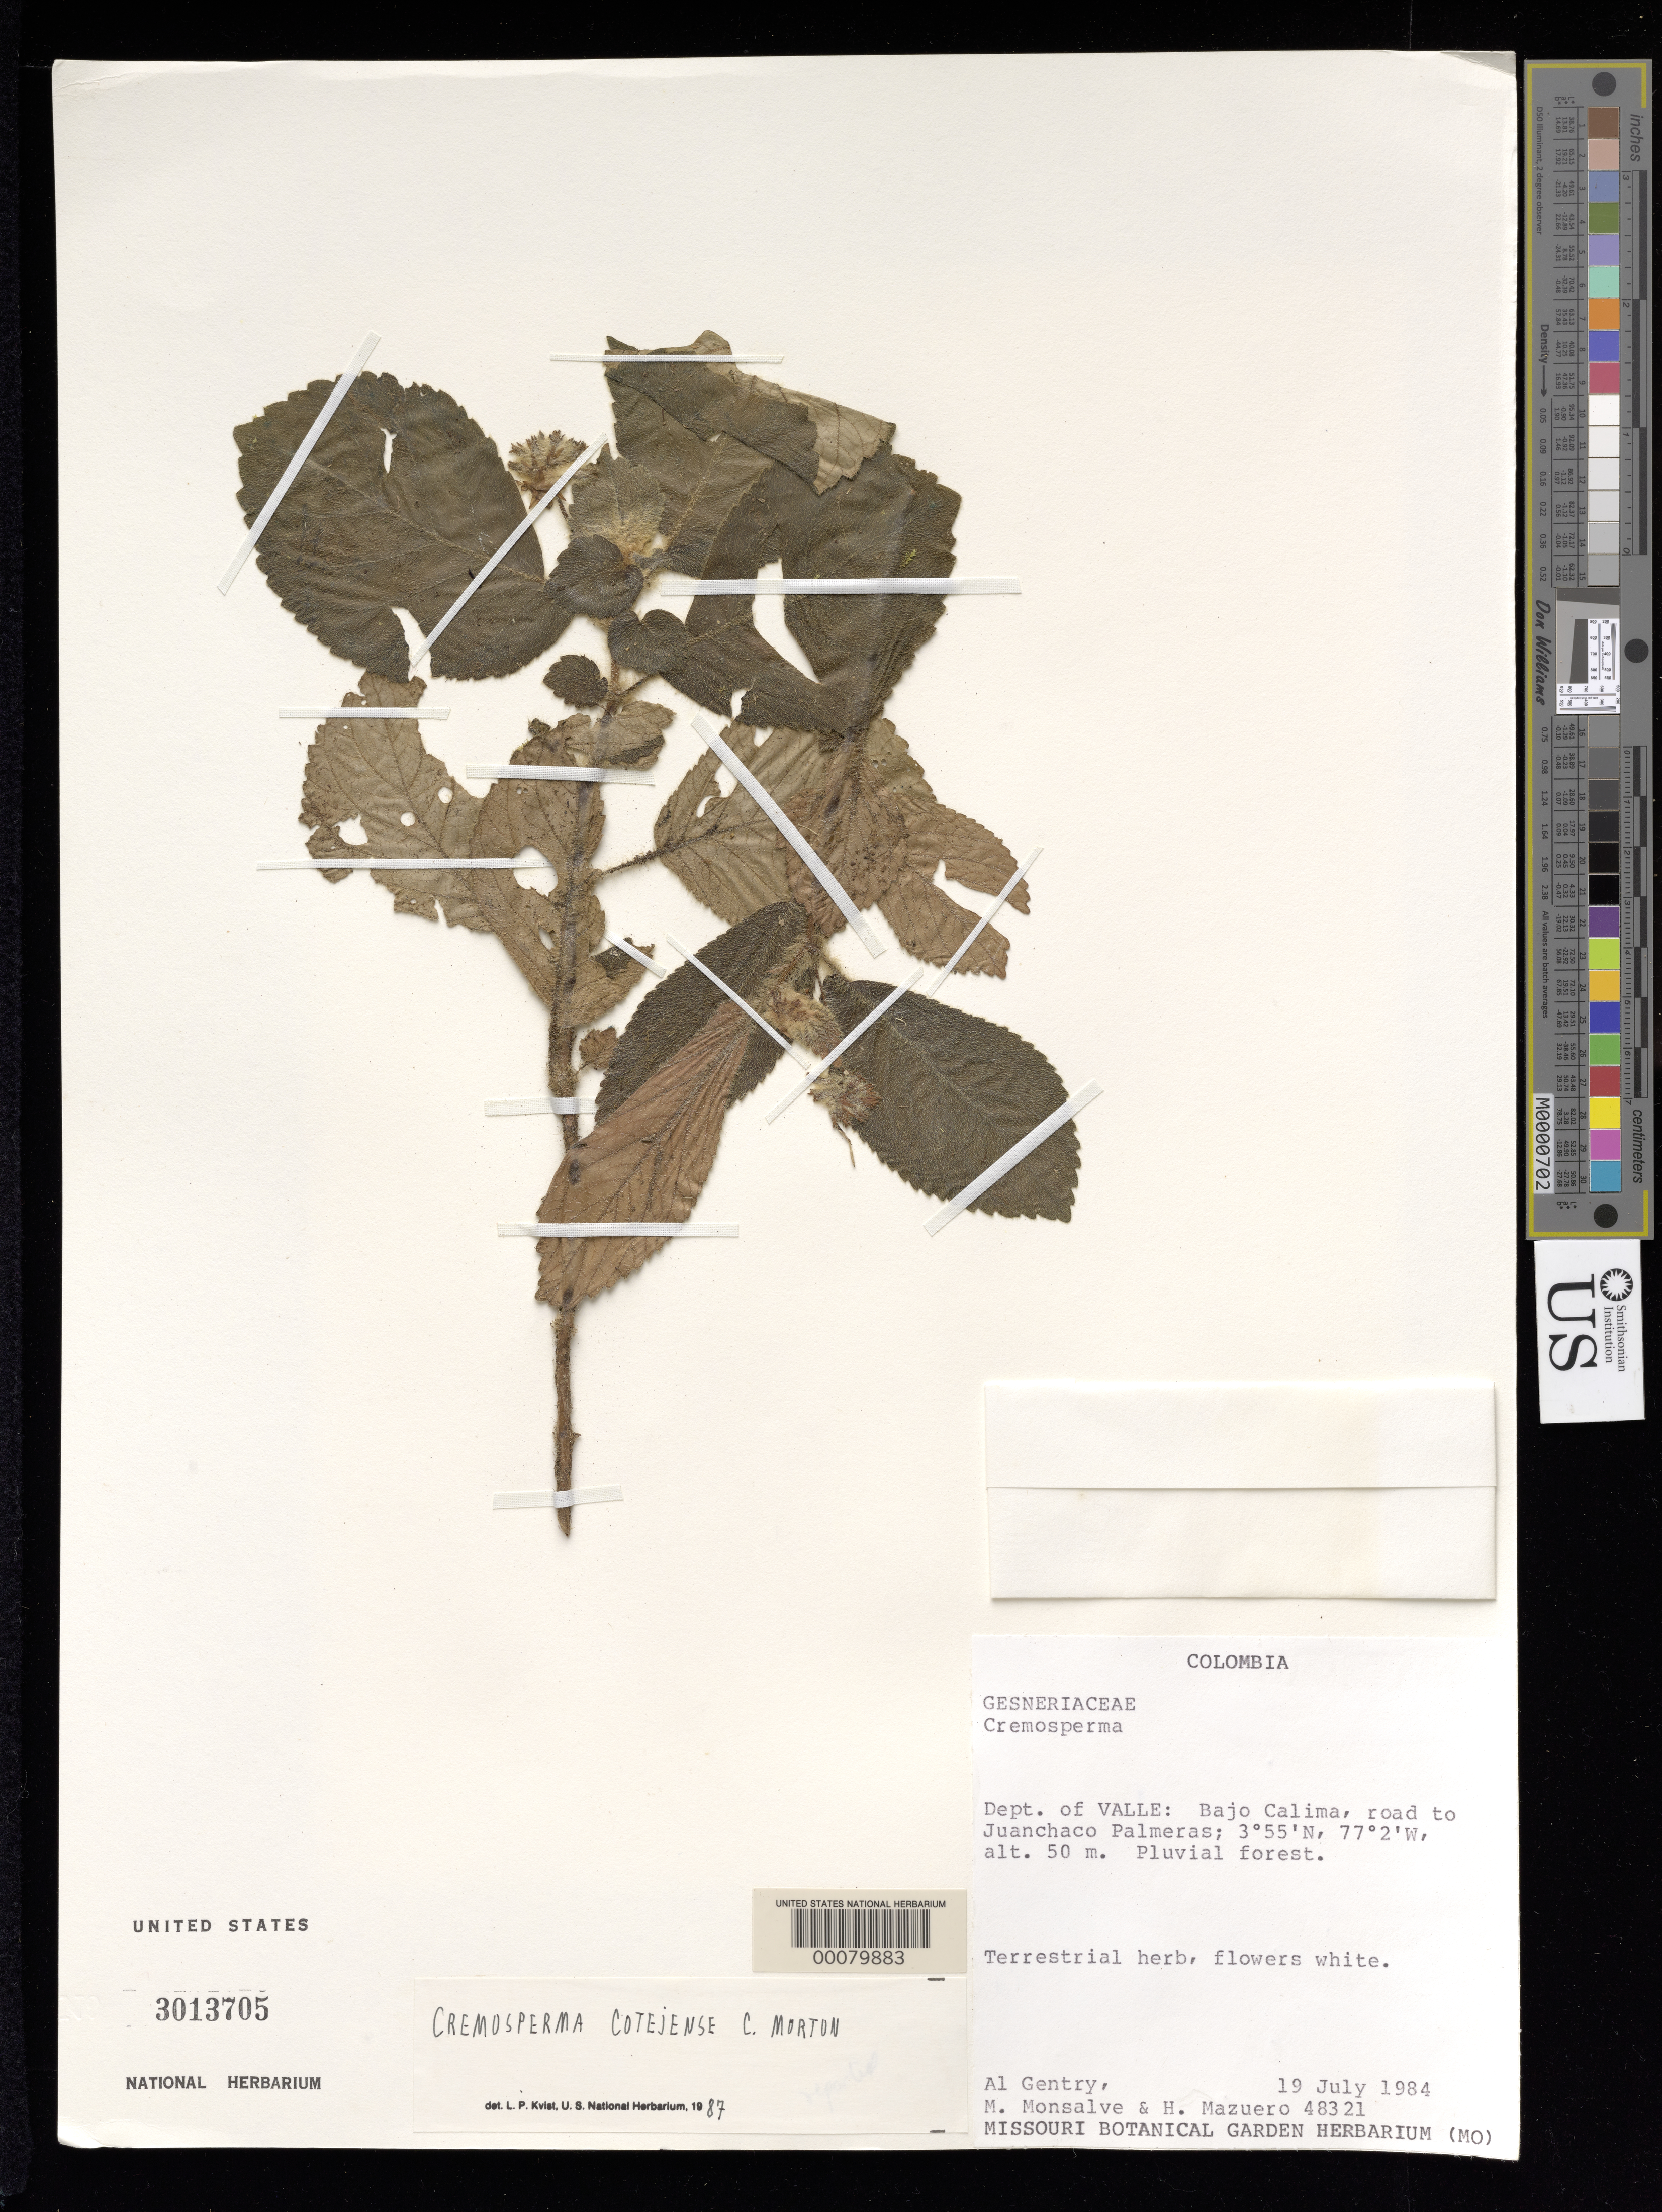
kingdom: Plantae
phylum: Tracheophyta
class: Magnoliopsida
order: Lamiales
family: Gesneriaceae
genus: Cremosperma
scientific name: Cremosperma cotejense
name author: C.V. Morton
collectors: A. H. Gentry & et al.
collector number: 48321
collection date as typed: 19 Jul 1984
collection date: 1984-07-19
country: Colombia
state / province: Valle del Cauca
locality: Bajo Calima, road to Juanchaco Palmeras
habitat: Pluvial forest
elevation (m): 50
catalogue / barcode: US 3013705